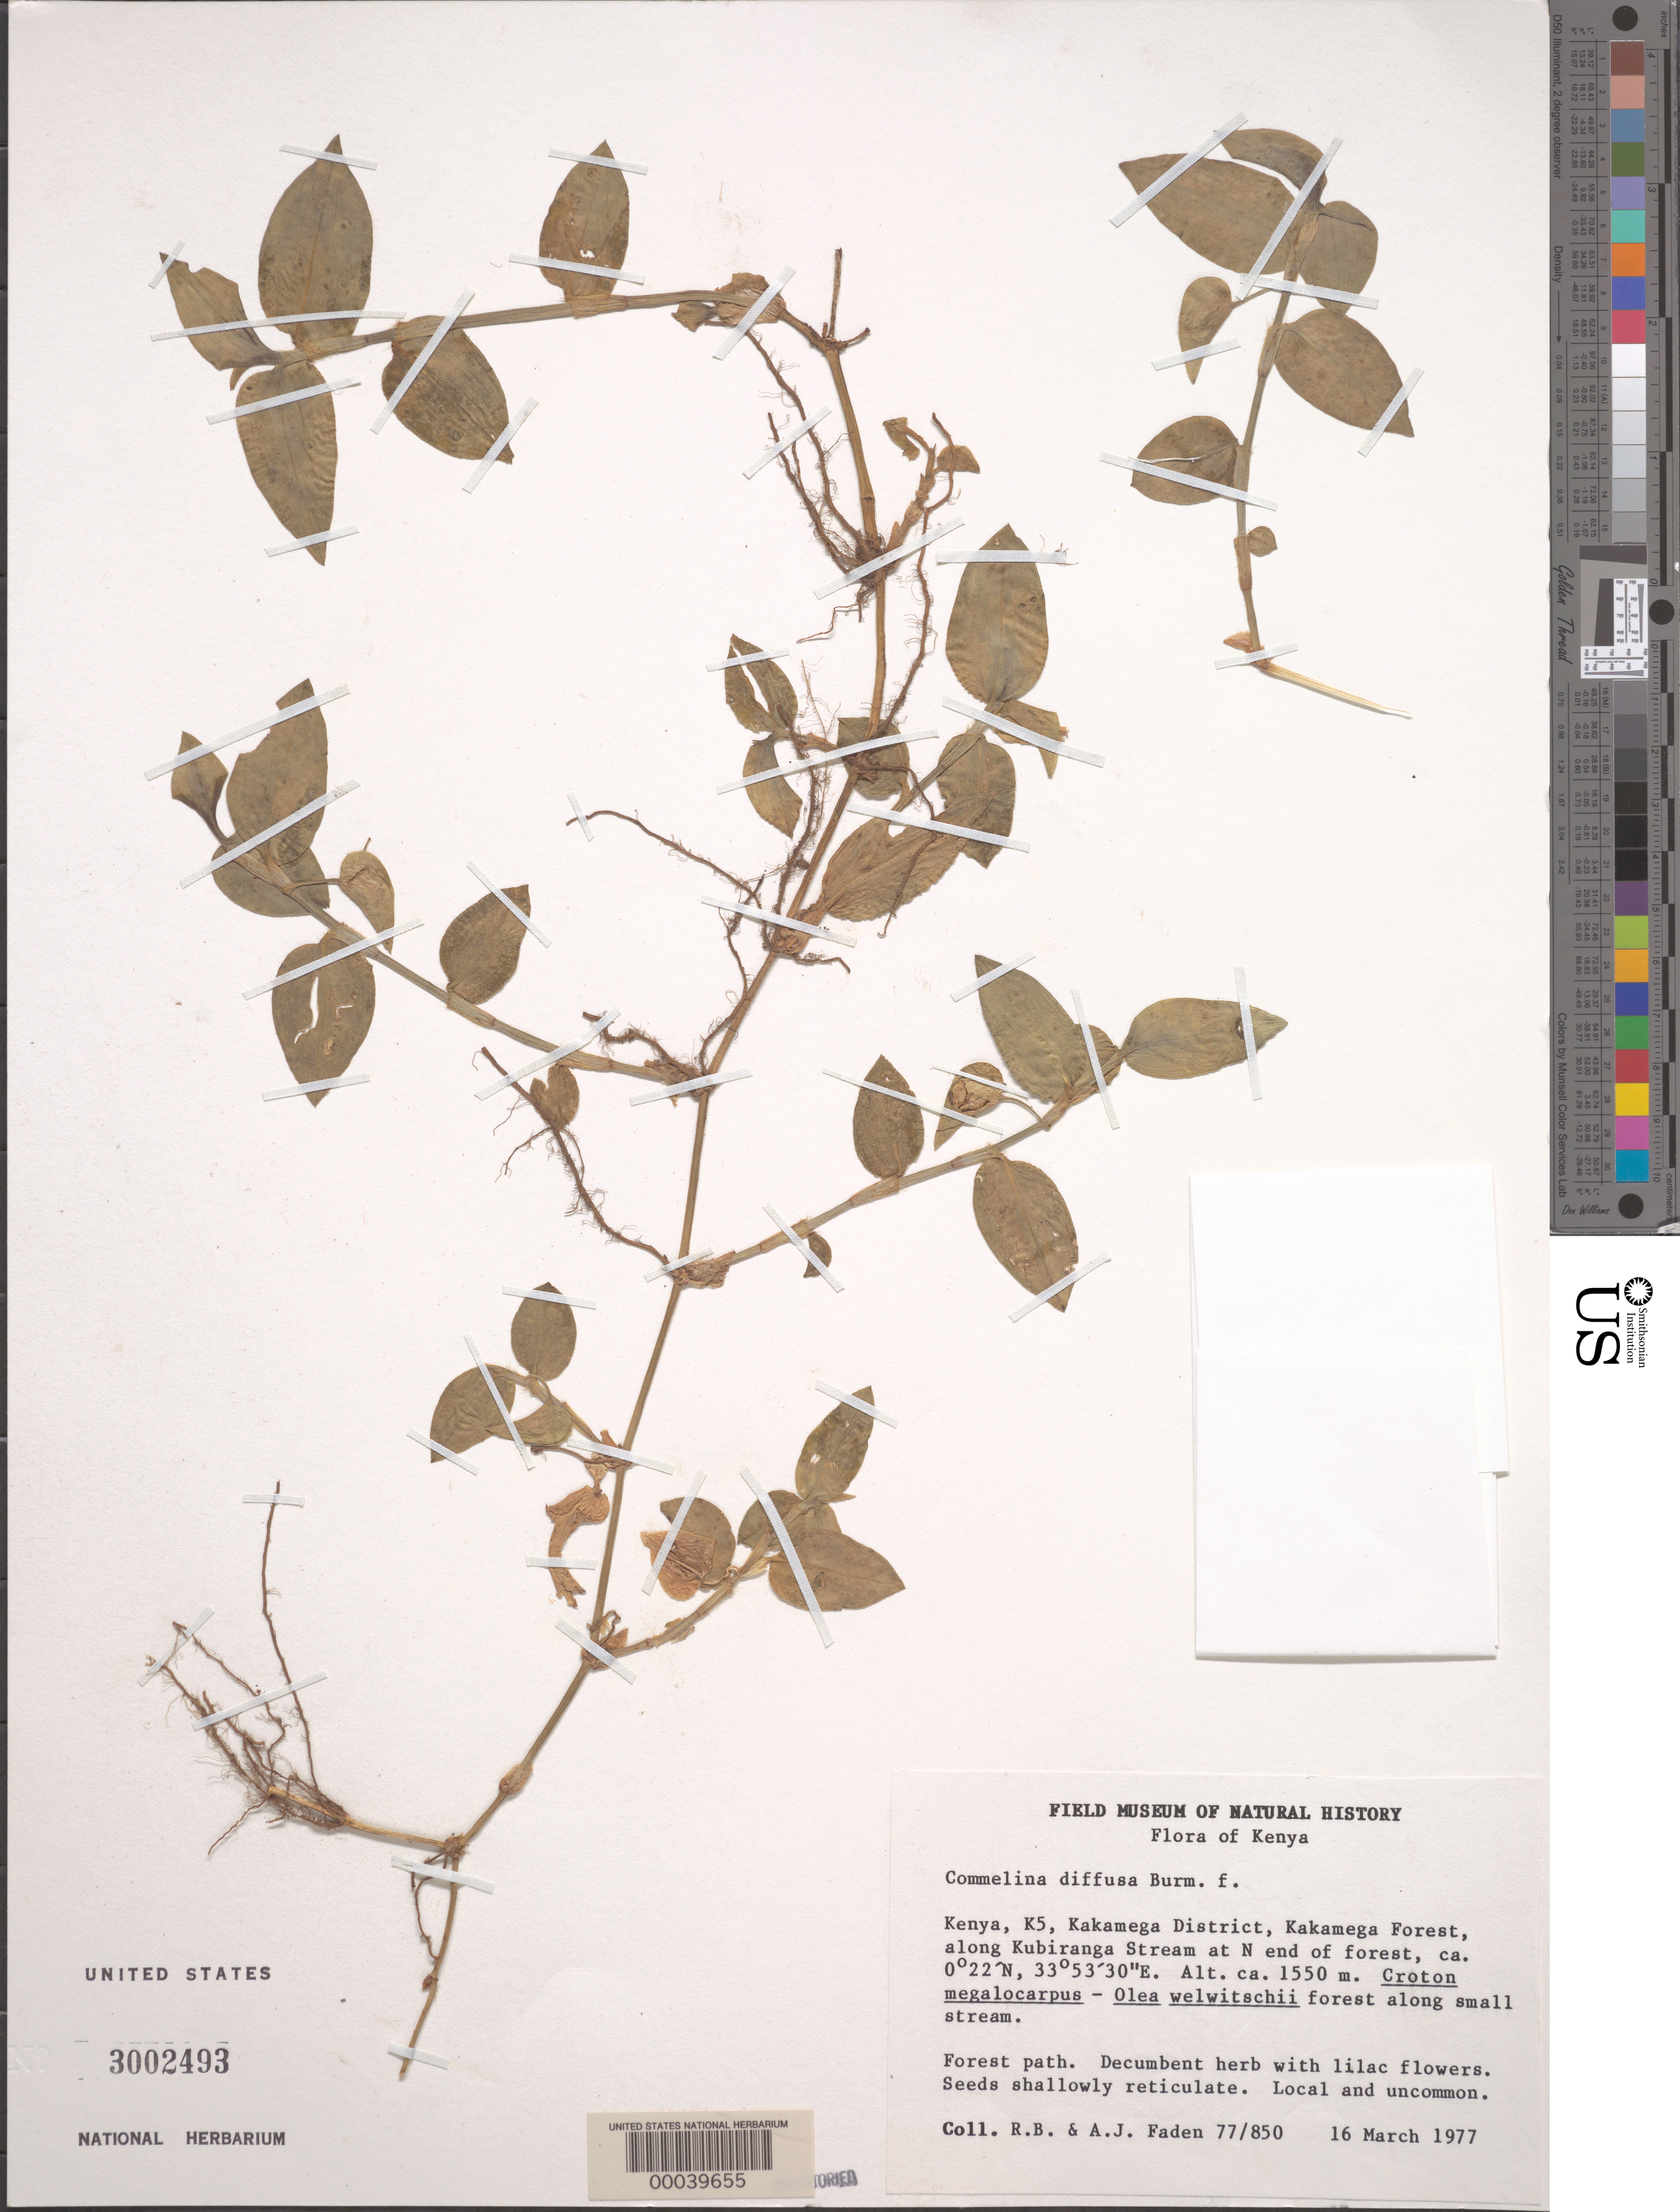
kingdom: Plantae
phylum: Tracheophyta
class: Liliopsida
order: Commelinales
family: Commelinaceae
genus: Commelina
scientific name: Commelina diffusa subsp. montana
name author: J.K. Morton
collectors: R. B. Faden & A. J. Faden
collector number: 77/850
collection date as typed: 16 Mar 1977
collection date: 1977-03-16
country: Kenya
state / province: Kakamega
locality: Kakamega forest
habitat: Streambank; along forest path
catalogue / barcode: US 3002493